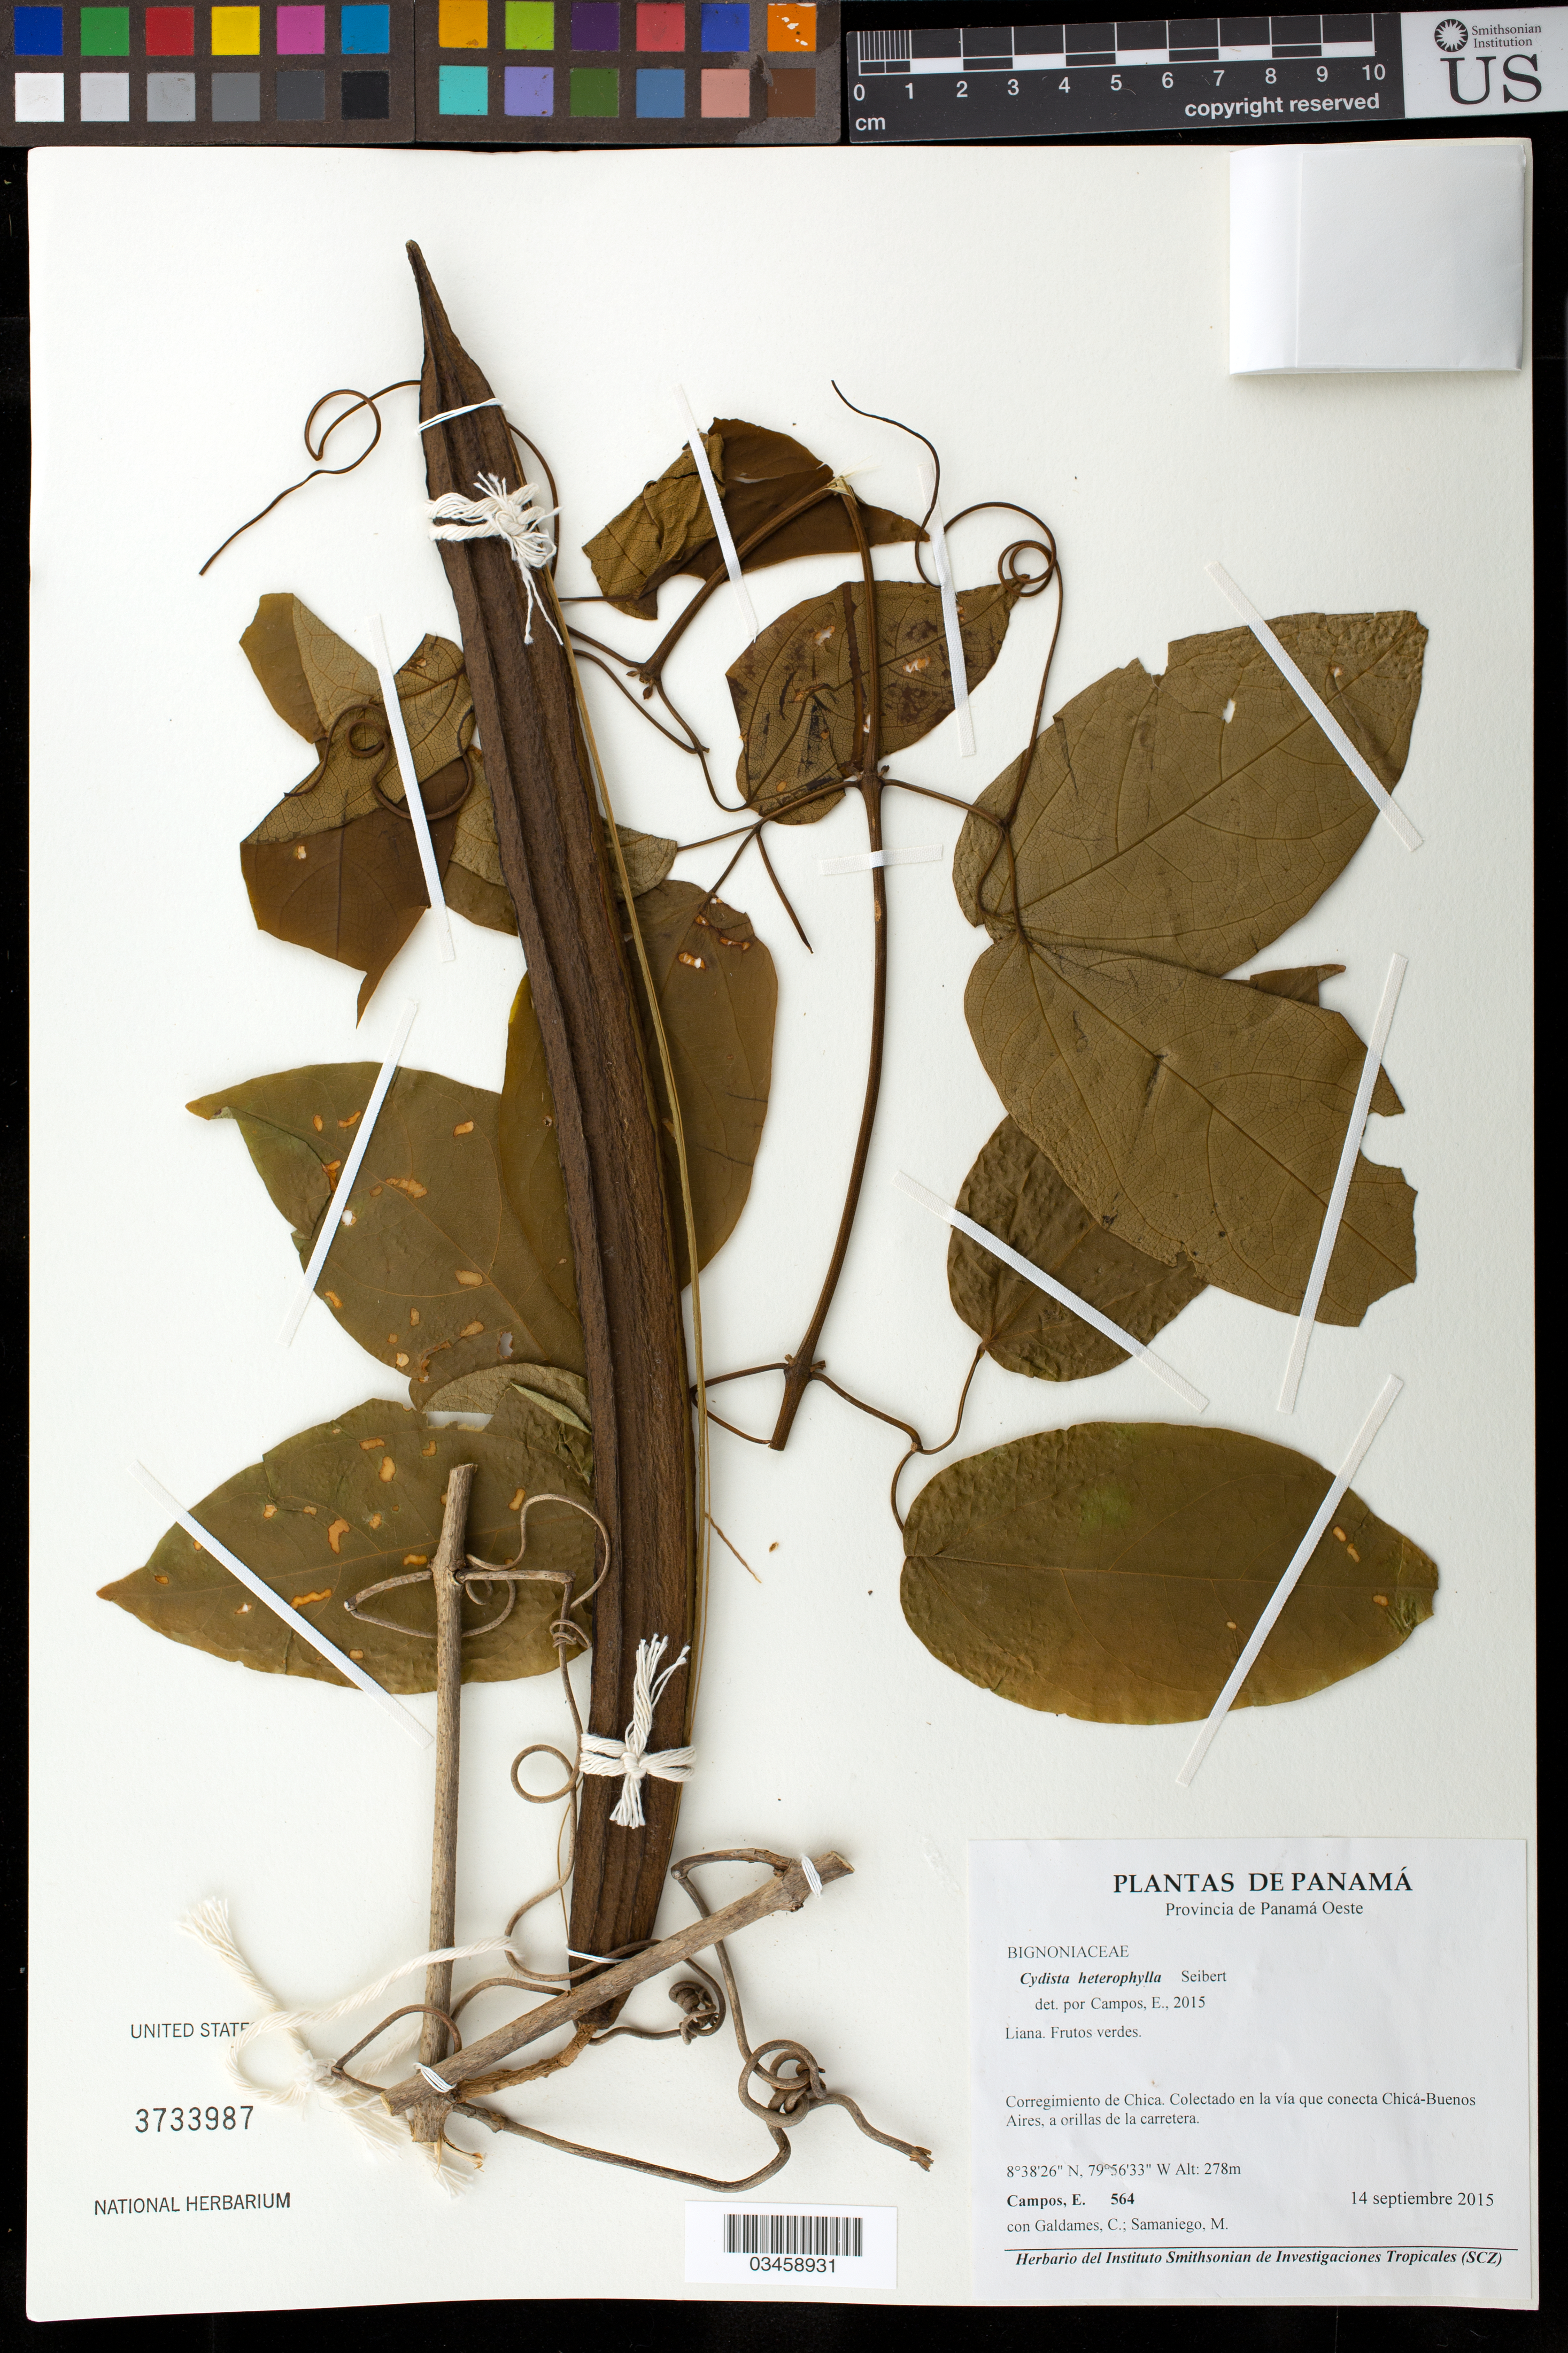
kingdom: Plantae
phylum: Tracheophyta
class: Magnoliopsida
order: Lamiales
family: Bignoniaceae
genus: Bignonia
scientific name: Bignonia neoheterophylla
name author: L.G. Lohmann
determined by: Strong, Mark T., (BOT), Smithsonian Institution - National Museum of Natural History (UNITED STATES)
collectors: E. Campos, C. Galdames & M. Samaniego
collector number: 564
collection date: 2015-09-14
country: Panama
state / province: Panamá Oeste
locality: Corregimiento de Chica, colectado en la via que conecta Chica-Buenos Aries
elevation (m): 278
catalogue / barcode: US 3733987